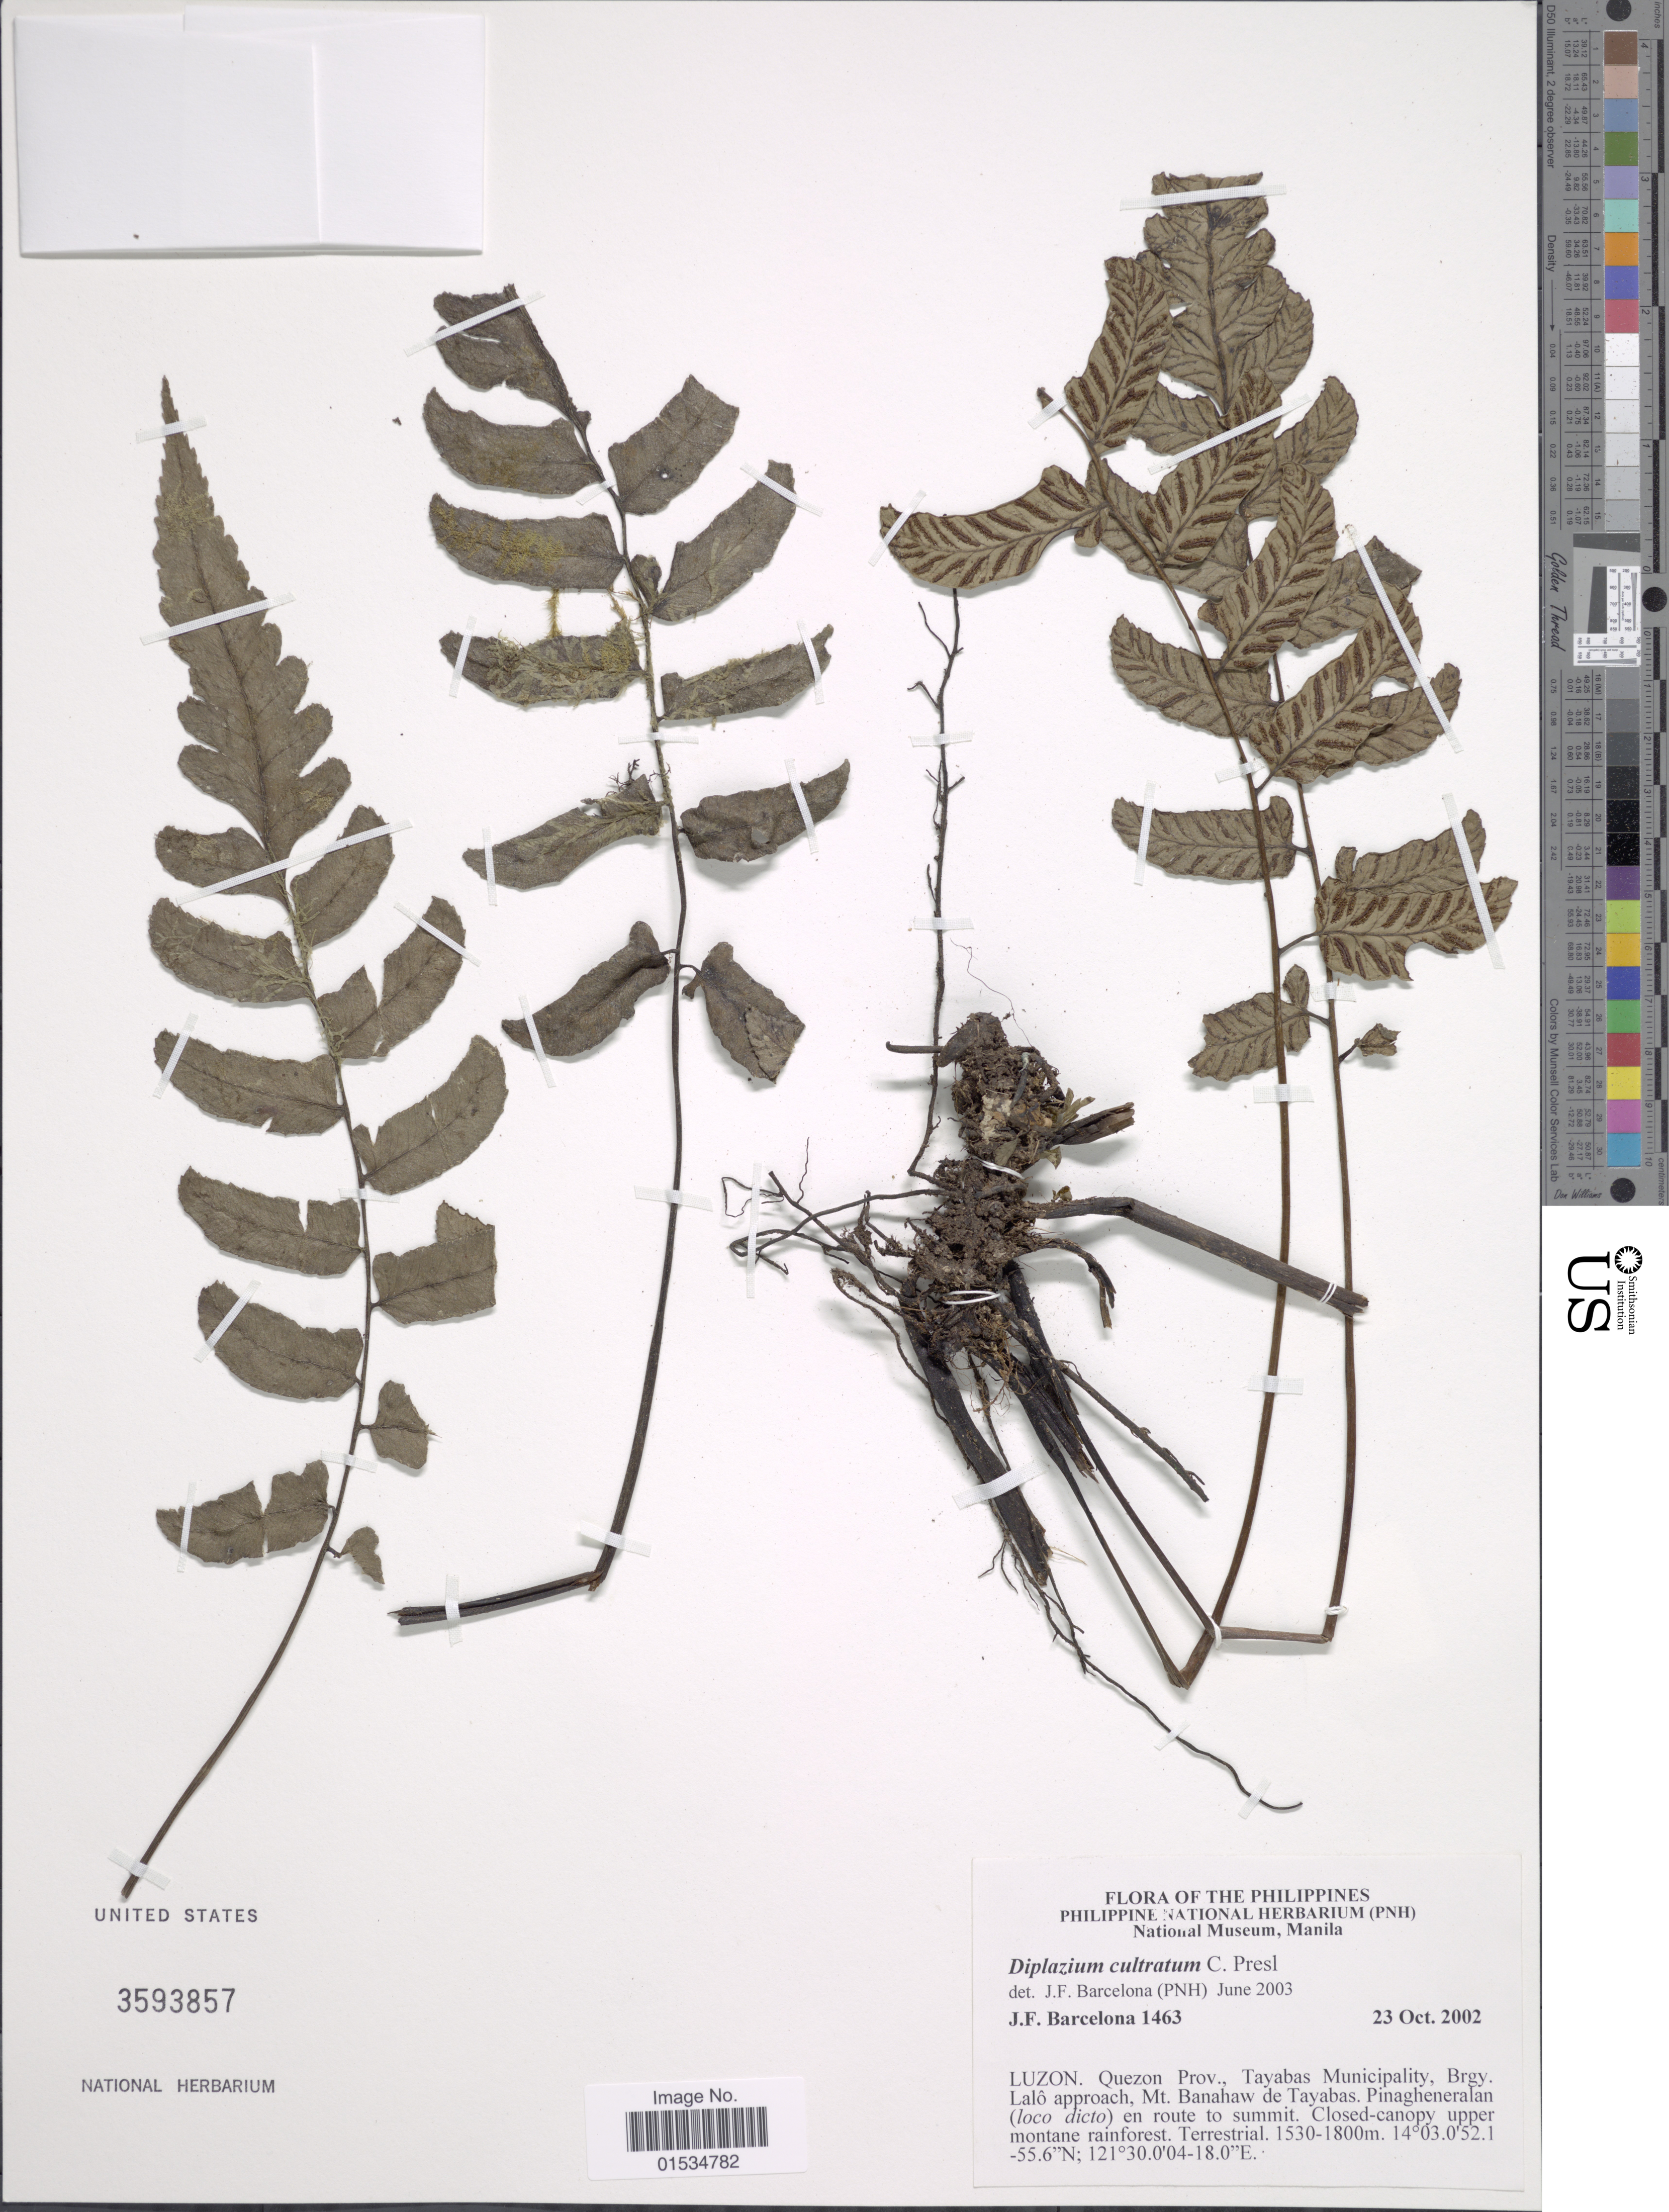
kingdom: Plantae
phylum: Tracheophyta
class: Polypodiopsida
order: Polypodiales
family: Athyriaceae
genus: Diplazium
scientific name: Diplazium cultratum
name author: C. Presl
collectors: J. F. Barcelona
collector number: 1463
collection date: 2002-10-23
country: Philippines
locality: Luzon, Quezon Prov., Tayabas Municipality, Brgy. Lalo approach, Mt. Banahaw de Tayabas, Pinagheneralan (loco dicto) en route to summit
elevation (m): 1530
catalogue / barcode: US 3593857